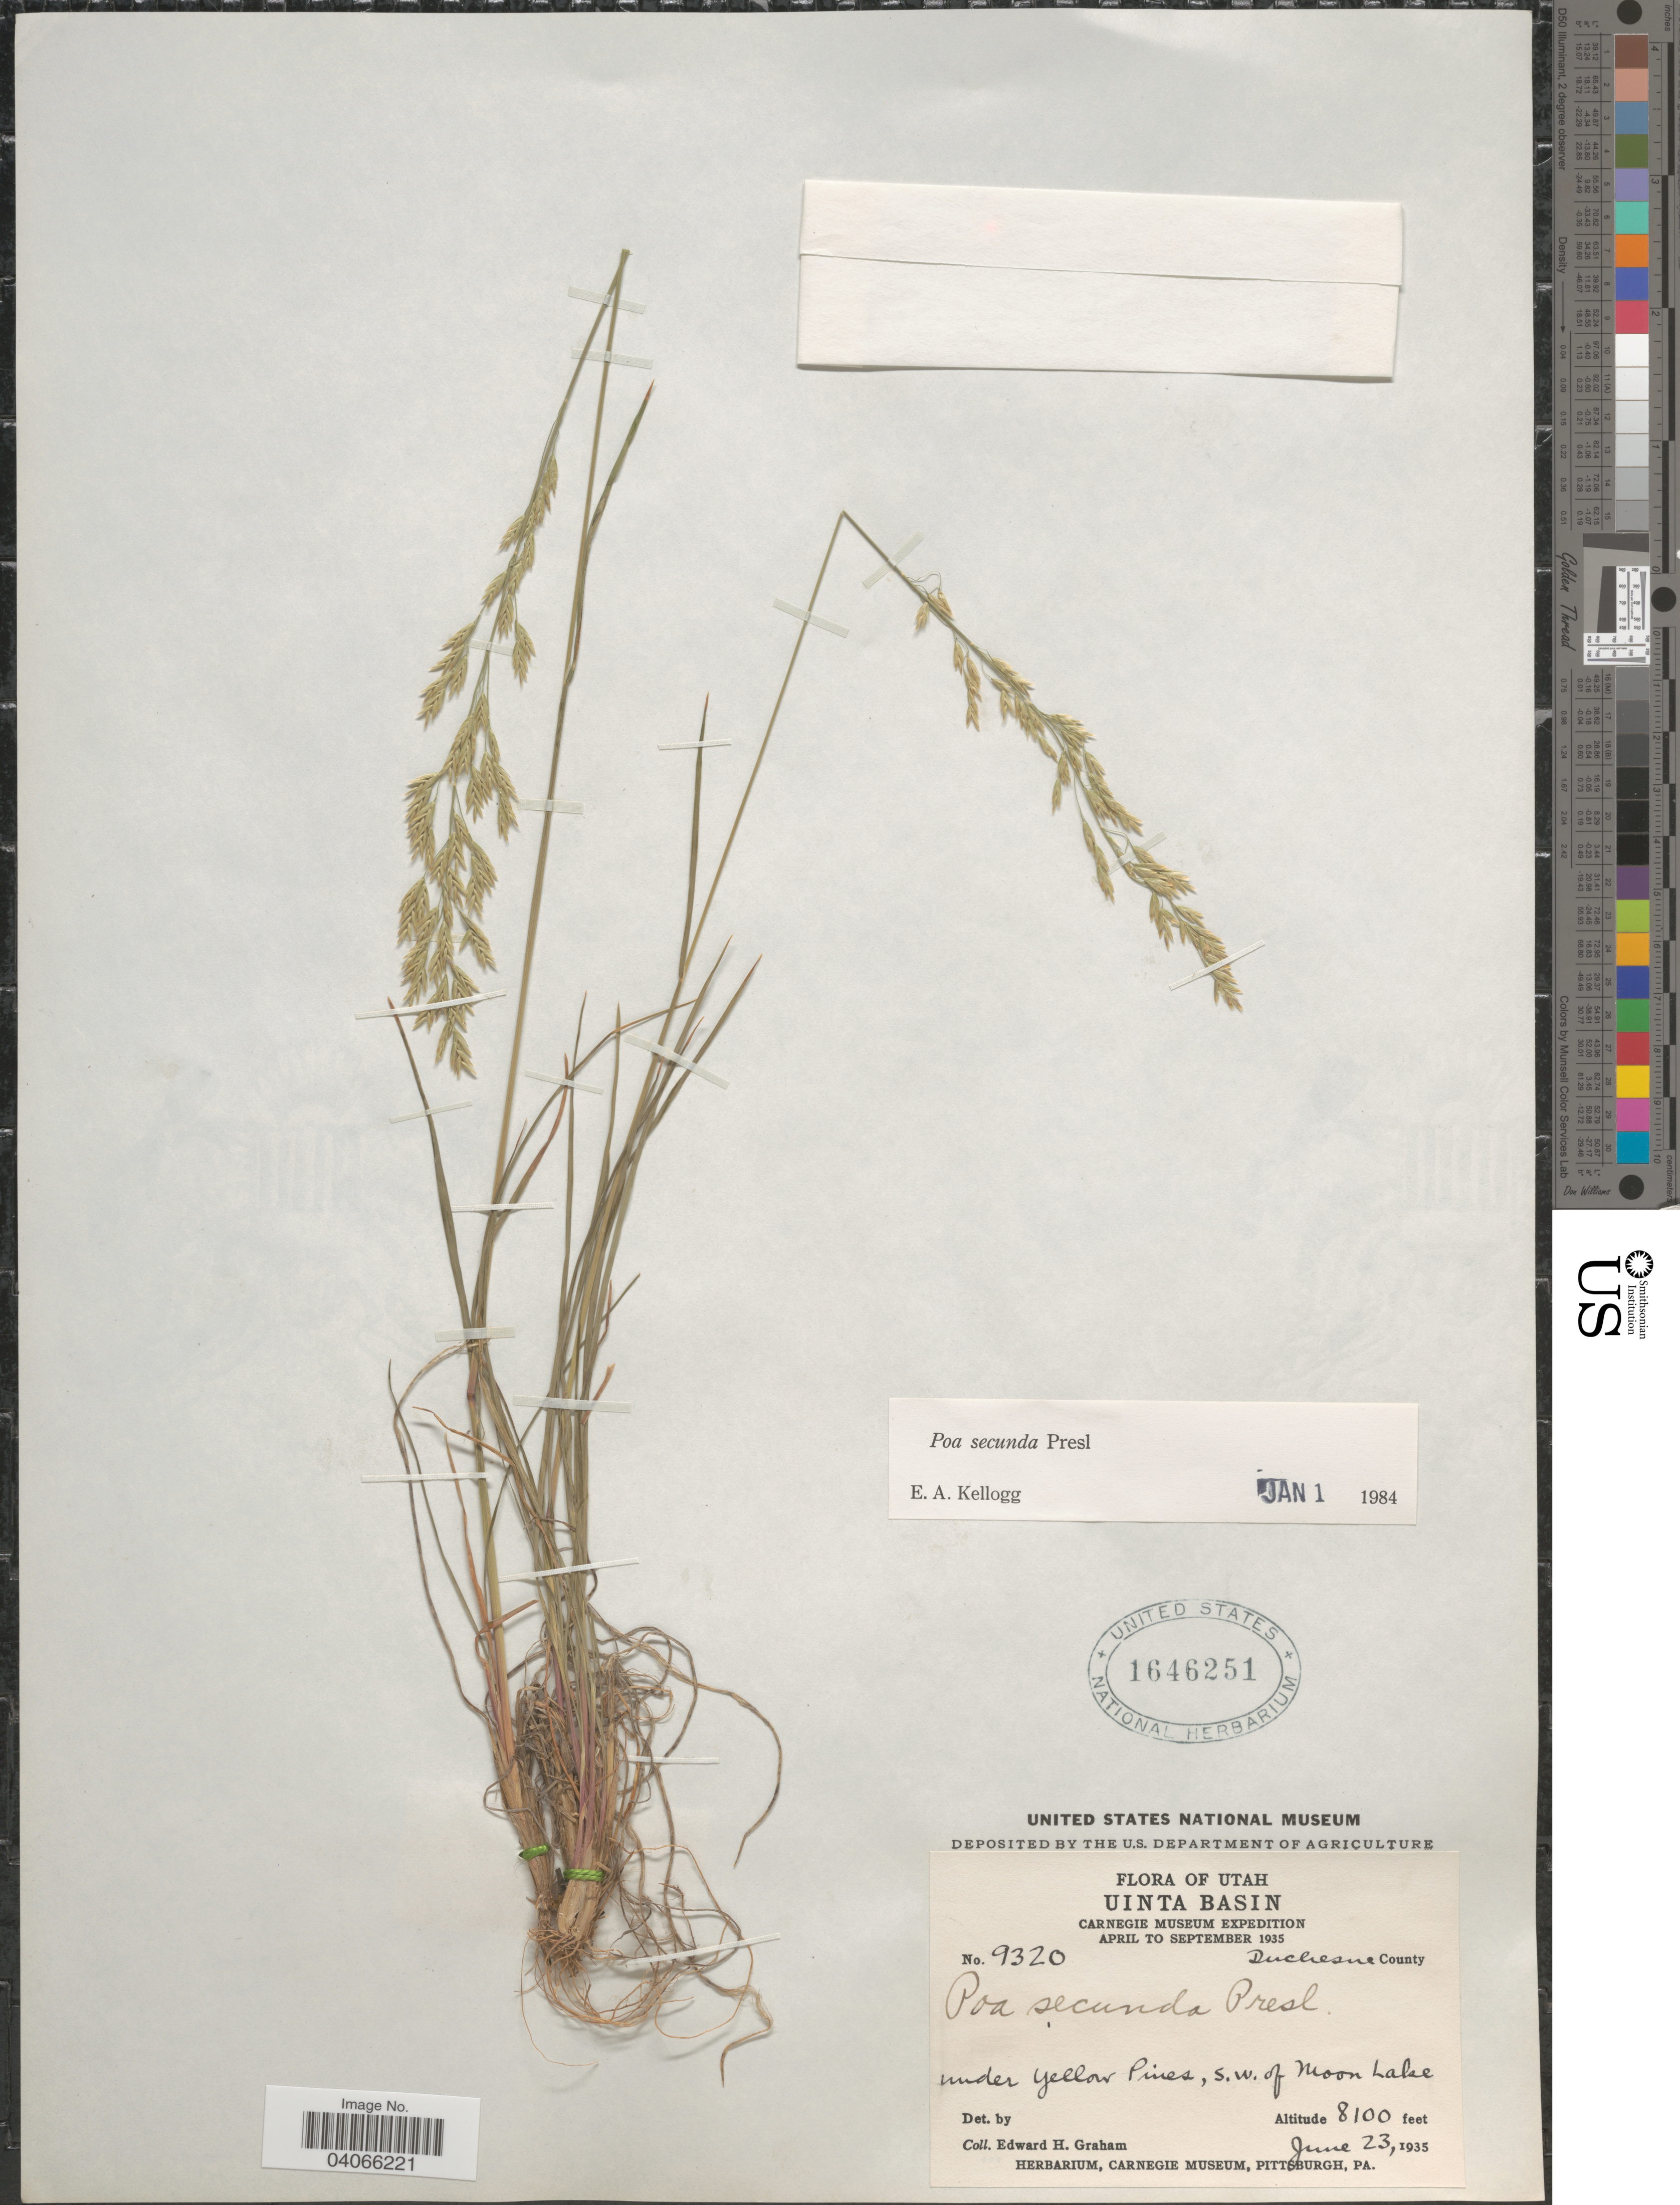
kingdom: Plantae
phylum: Tracheophyta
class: Liliopsida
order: Poales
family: Poaceae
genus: Poa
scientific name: Poa secunda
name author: J. Presl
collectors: E. H. Graham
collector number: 9320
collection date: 1935-06-23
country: United States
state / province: Utah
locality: Uinta Basin. Carnegie Museum Expedition April to September 1935. Duchesne County. Under Yellow Pines, S.W. of Moon Lake.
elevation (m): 2469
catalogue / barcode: US 1646251